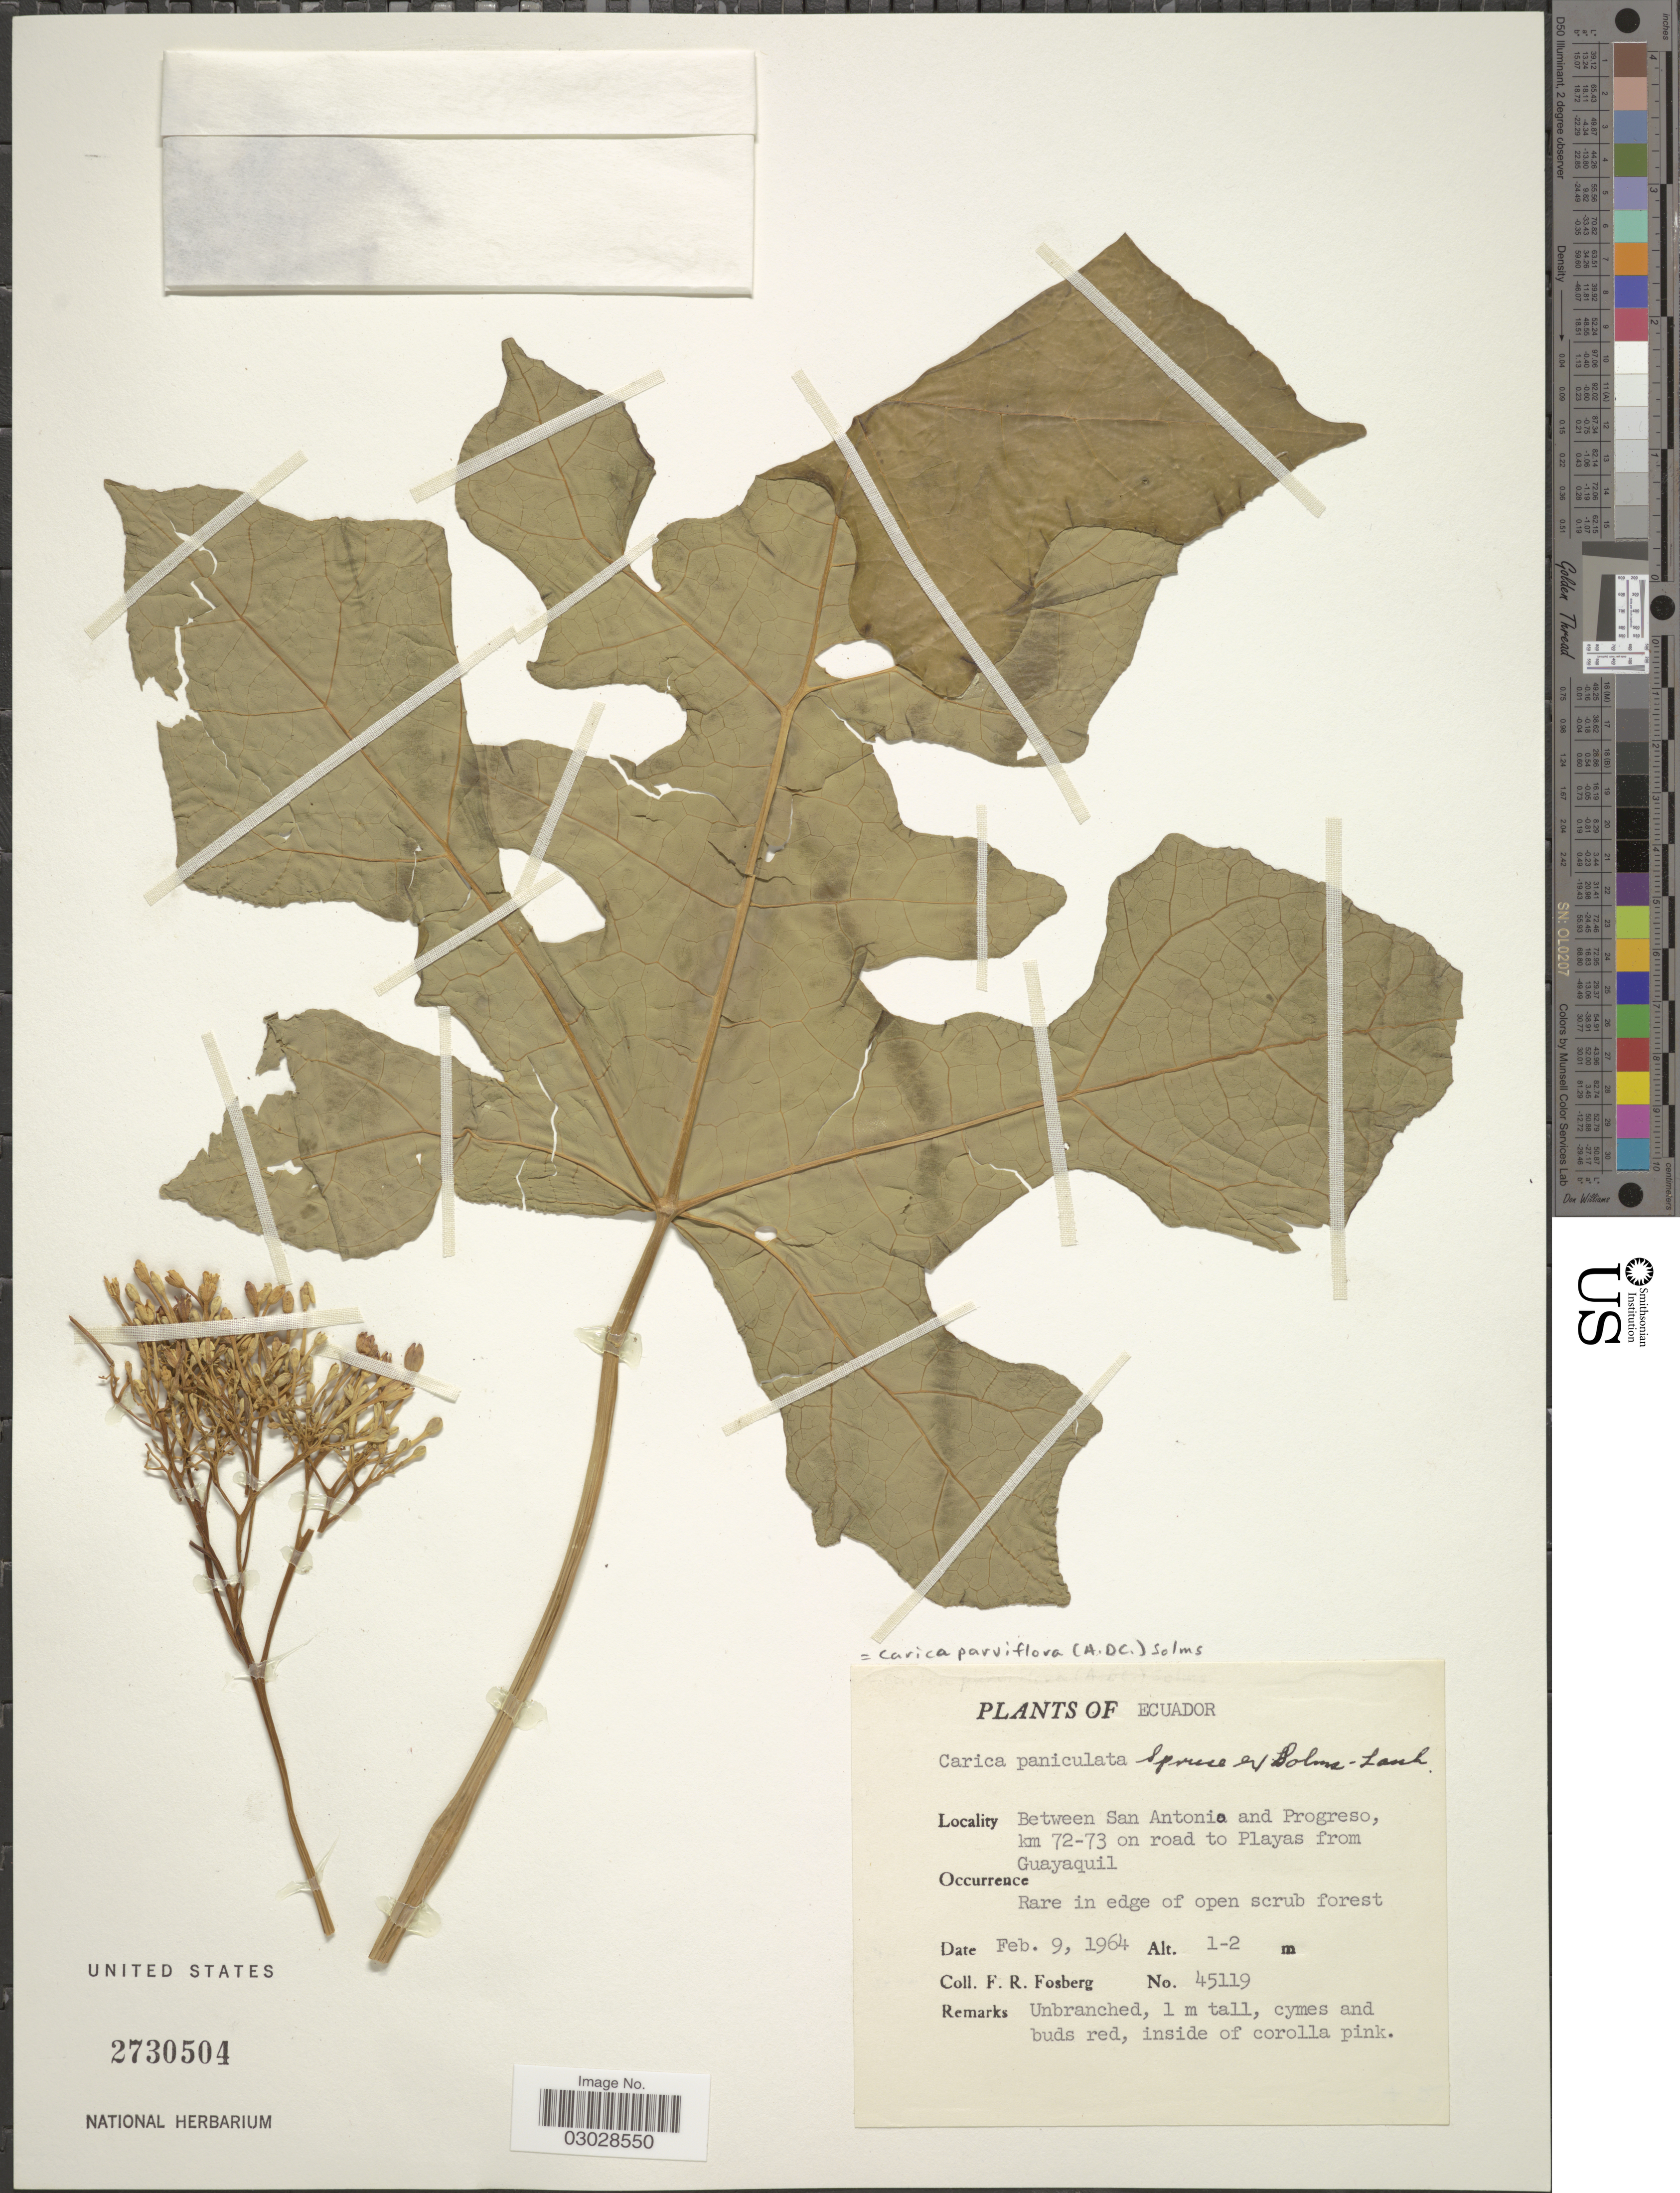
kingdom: Plantae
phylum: Tracheophyta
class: Magnoliopsida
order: Brassicales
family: Caricaceae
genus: Vasconcellea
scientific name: Vasconcellea parviflora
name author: A. DC.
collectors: F. R. Fosberg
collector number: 45119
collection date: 1964-02-09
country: Ecuador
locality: Between San Antonio and Progreso, km 72-73 on road to Playas from Guayaquil.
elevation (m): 1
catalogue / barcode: US 2730504